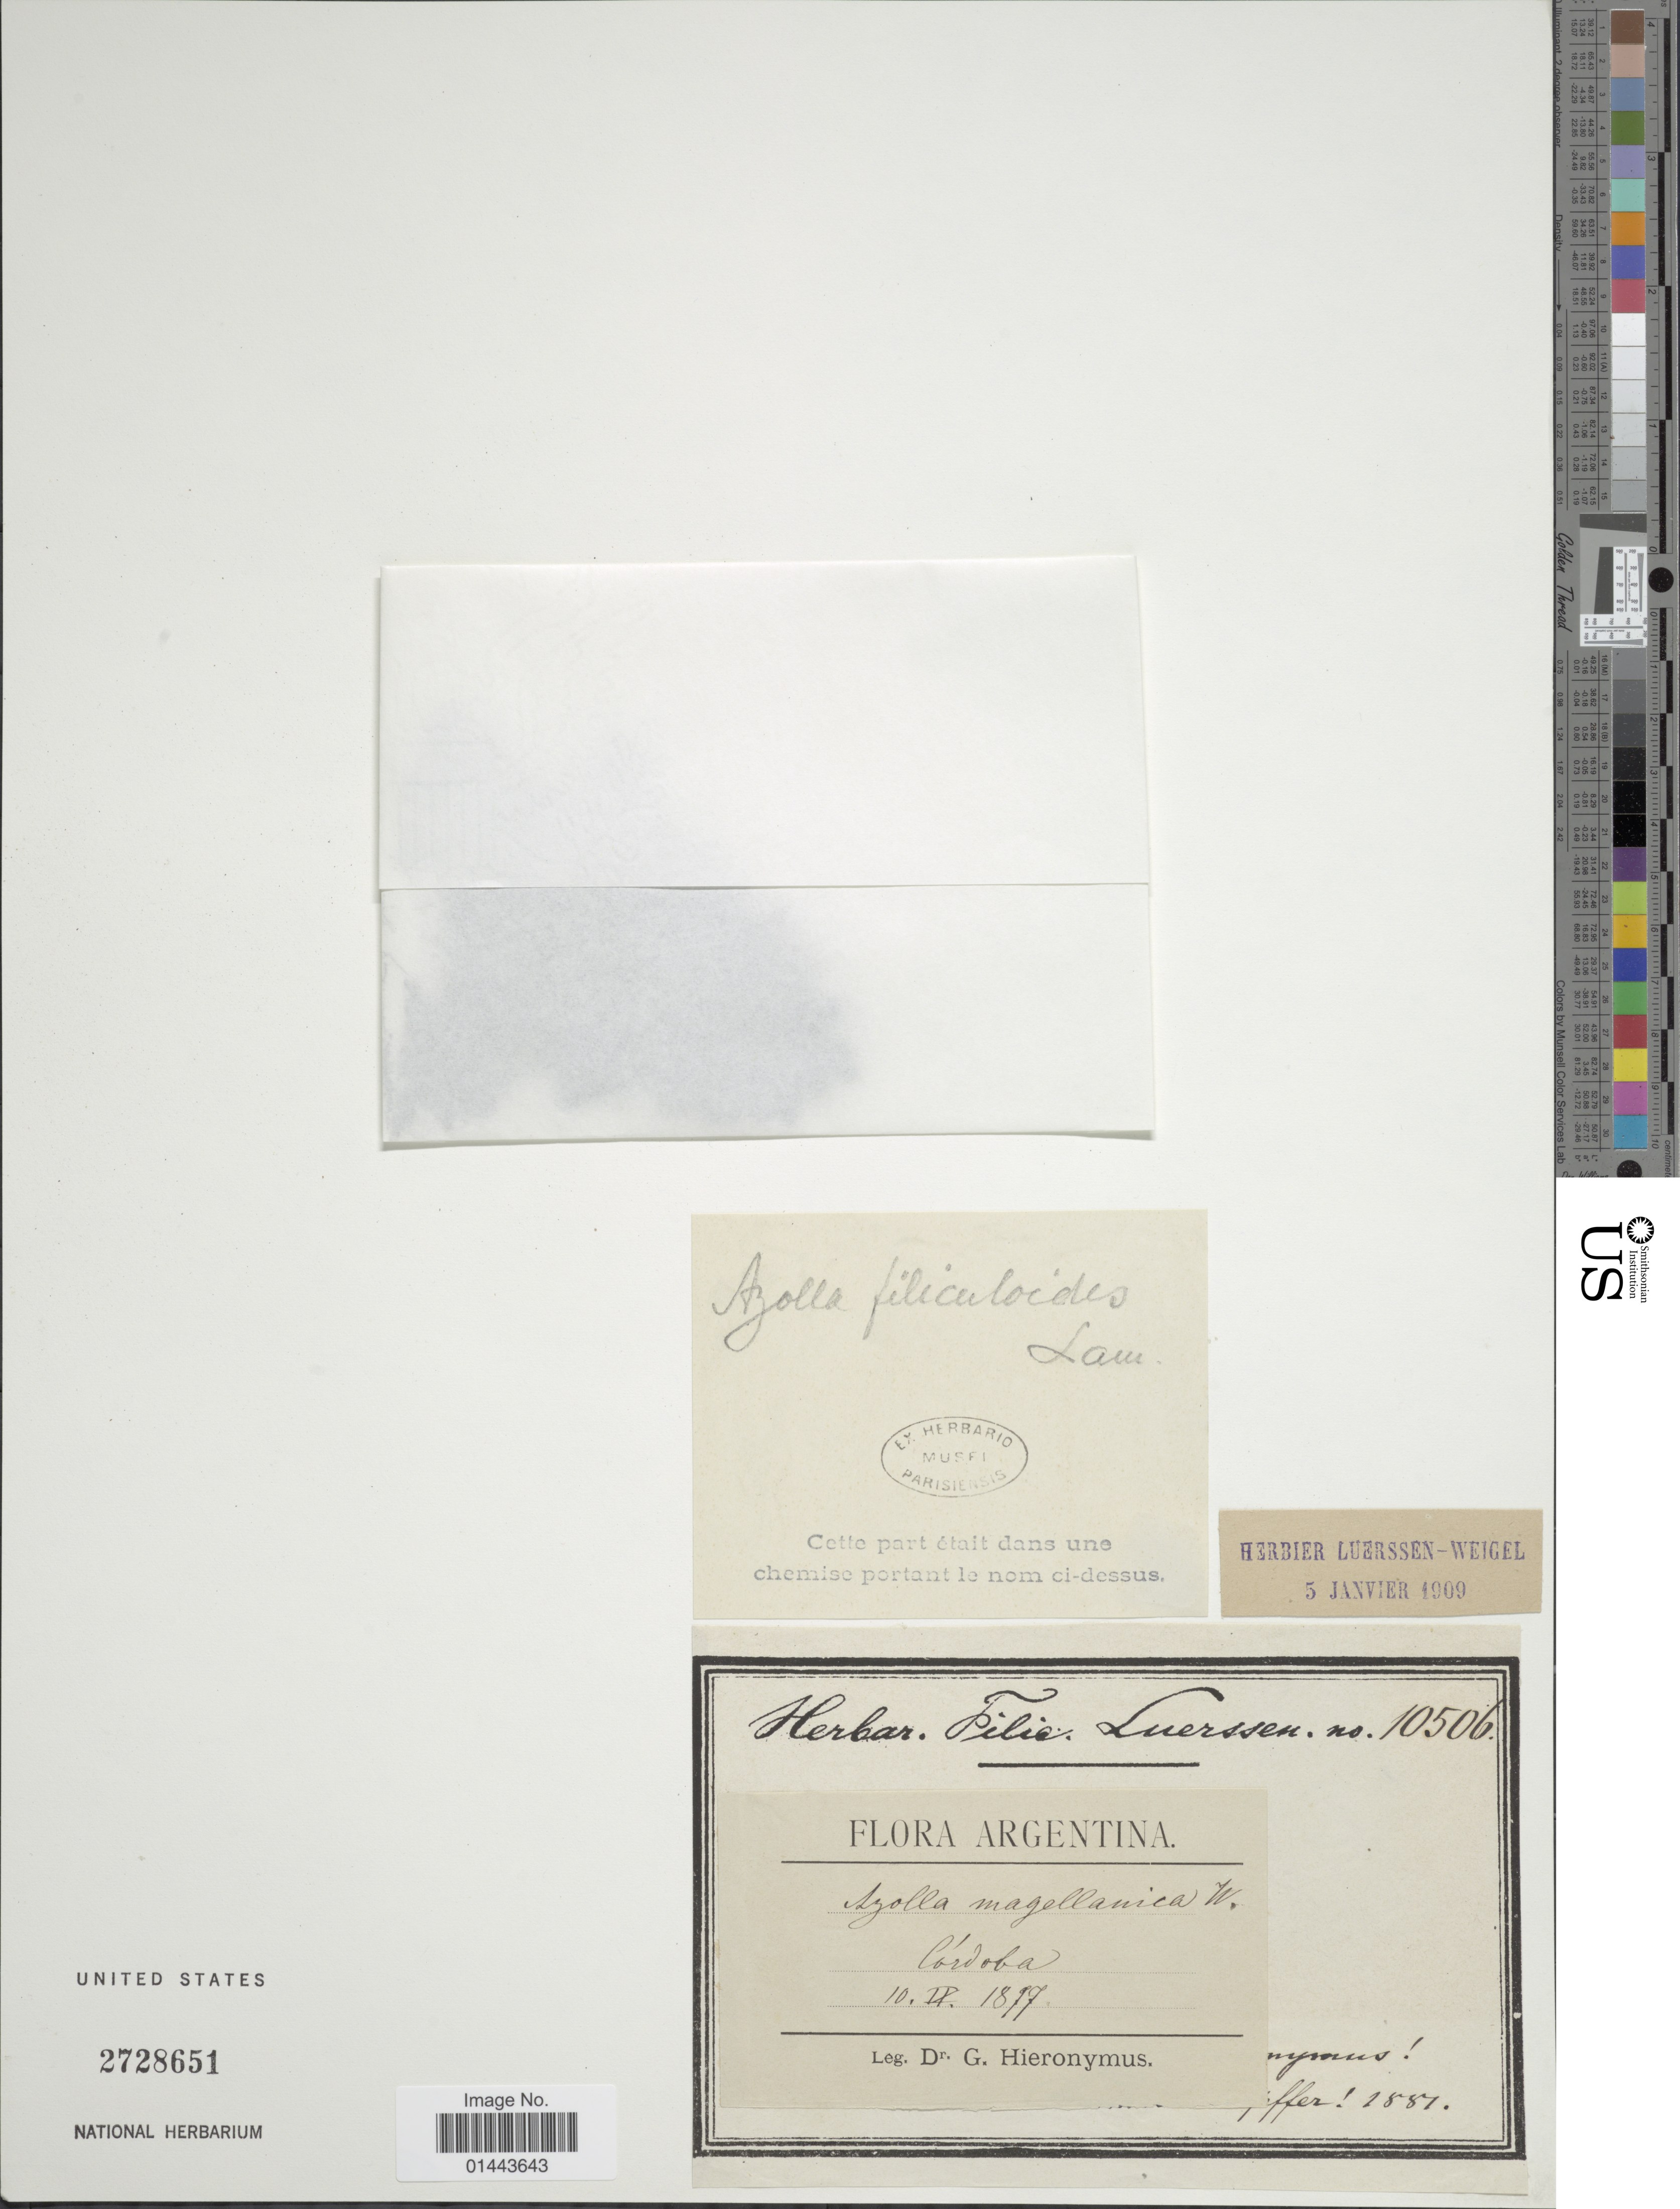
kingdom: Plantae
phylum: Tracheophyta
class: Polypodiopsida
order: Salviniales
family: Salviniaceae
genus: Azolla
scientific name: Azolla filiculoides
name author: Lam.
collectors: G. H. Hieronymus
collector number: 10506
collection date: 1877-09-10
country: Argentina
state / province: Cordoba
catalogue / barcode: US 2728651